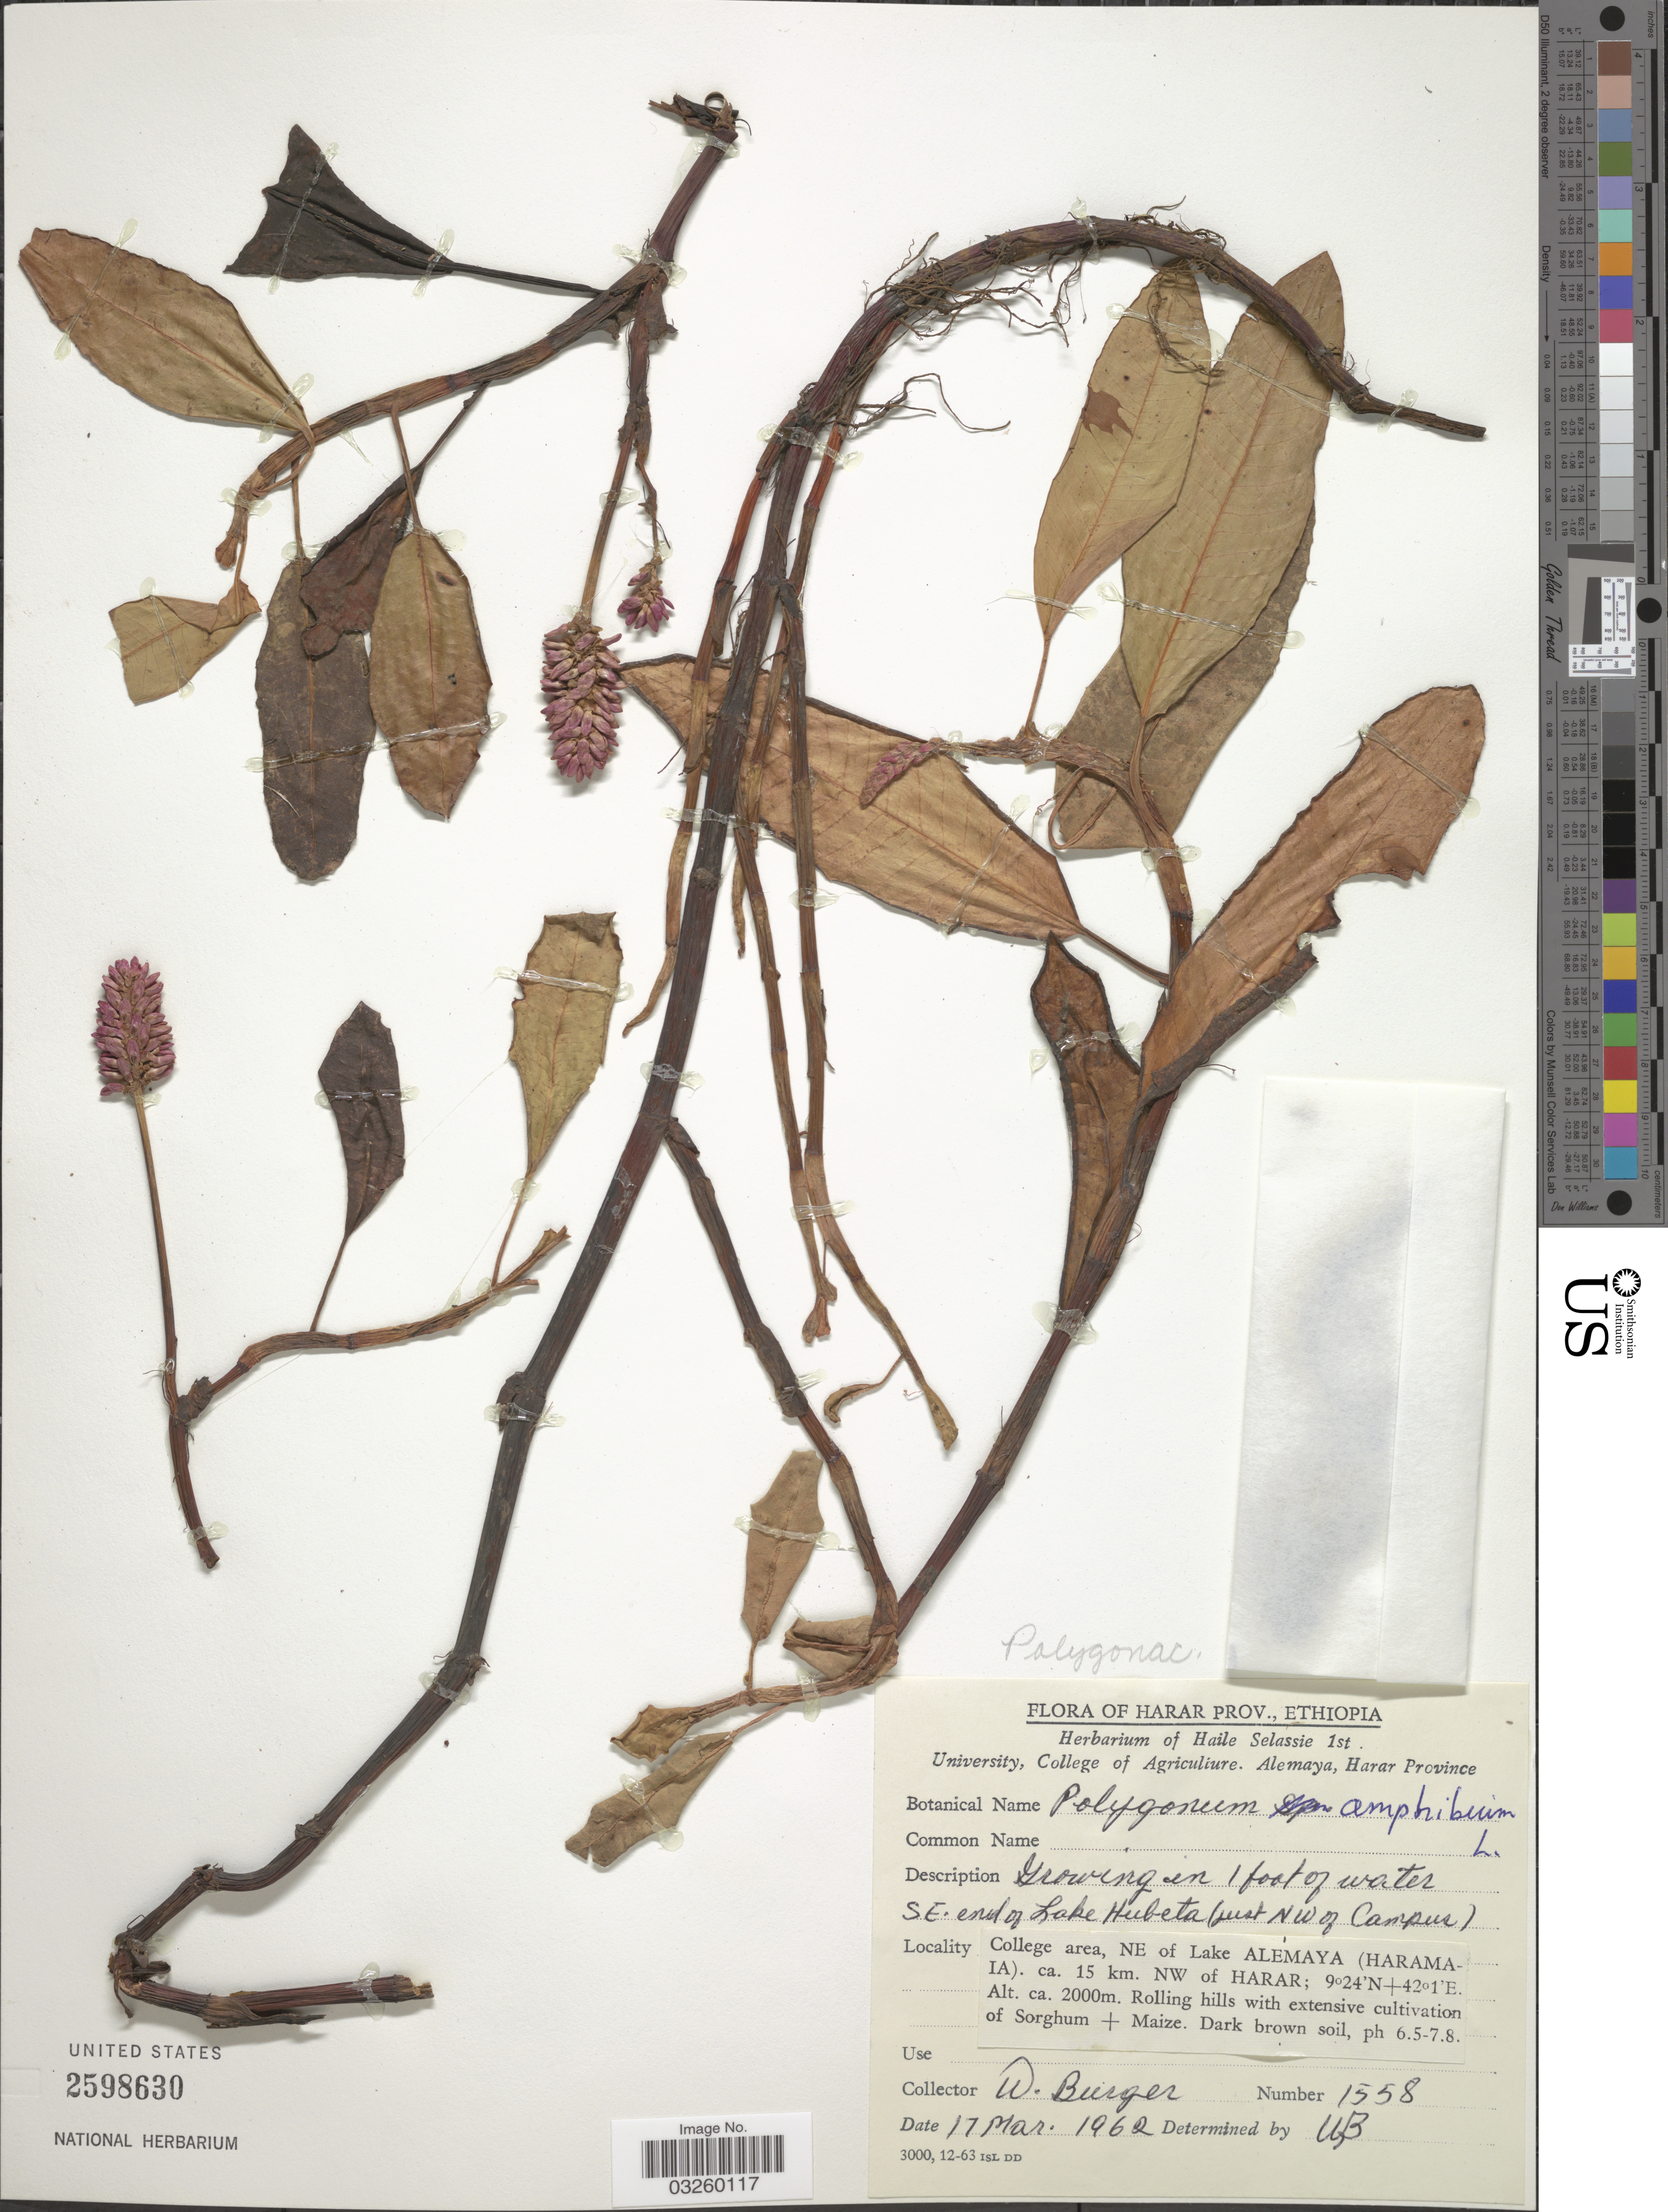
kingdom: Plantae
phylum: Tracheophyta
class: Magnoliopsida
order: Caryophyllales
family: Polygonaceae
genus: Polygonum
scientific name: Polygonum amphibium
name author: L.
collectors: W. Burger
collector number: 1558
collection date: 1962-03-17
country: Ethiopia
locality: Harar Prov. SE. end of Lake Hubeta (just NW of Campus). College area, NE of Lake Alemaya (Haramaia) ca. 15 km. NW of Harar.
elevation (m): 2000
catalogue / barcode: US 2598630